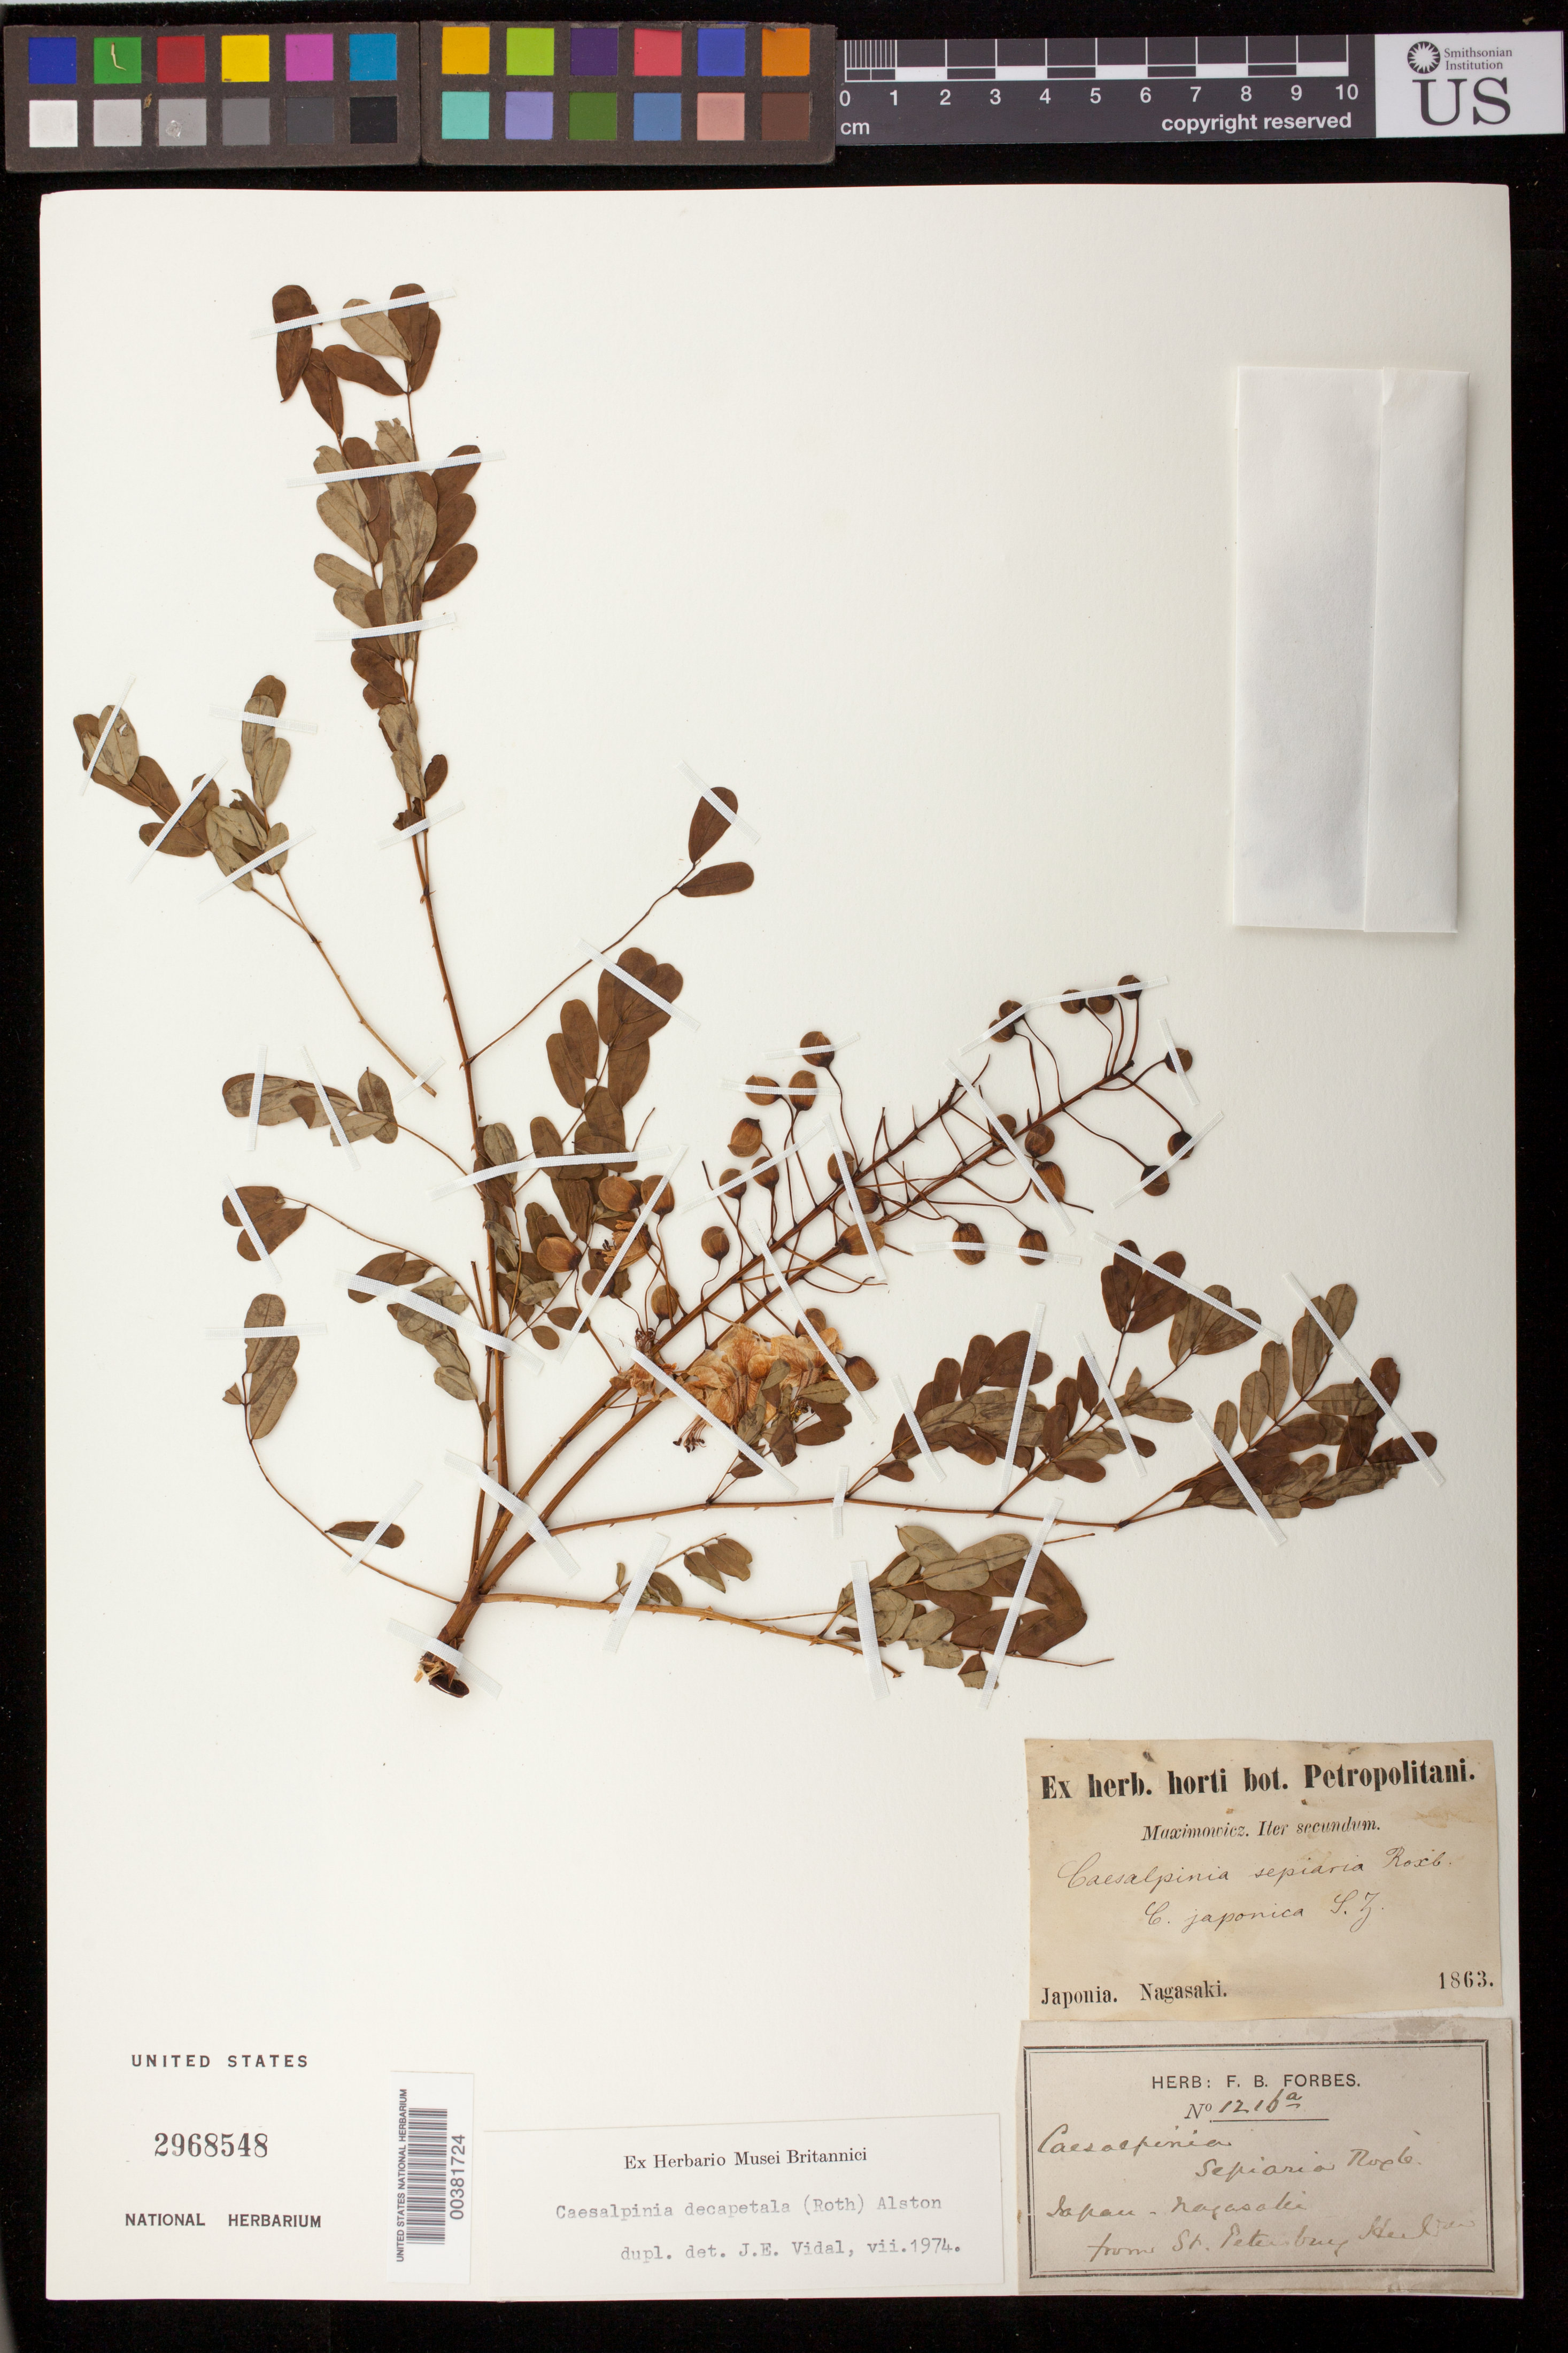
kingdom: Plantae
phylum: Tracheophyta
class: Magnoliopsida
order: Fabales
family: Fabaceae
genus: Biancaea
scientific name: Biancaea decapetala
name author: (Roth) O. Deg.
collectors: C. J. Maximowicz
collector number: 1216a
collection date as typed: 1863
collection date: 1863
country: Japan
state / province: Nagasaki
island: Kyushu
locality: Nagasaki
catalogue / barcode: US 2968548